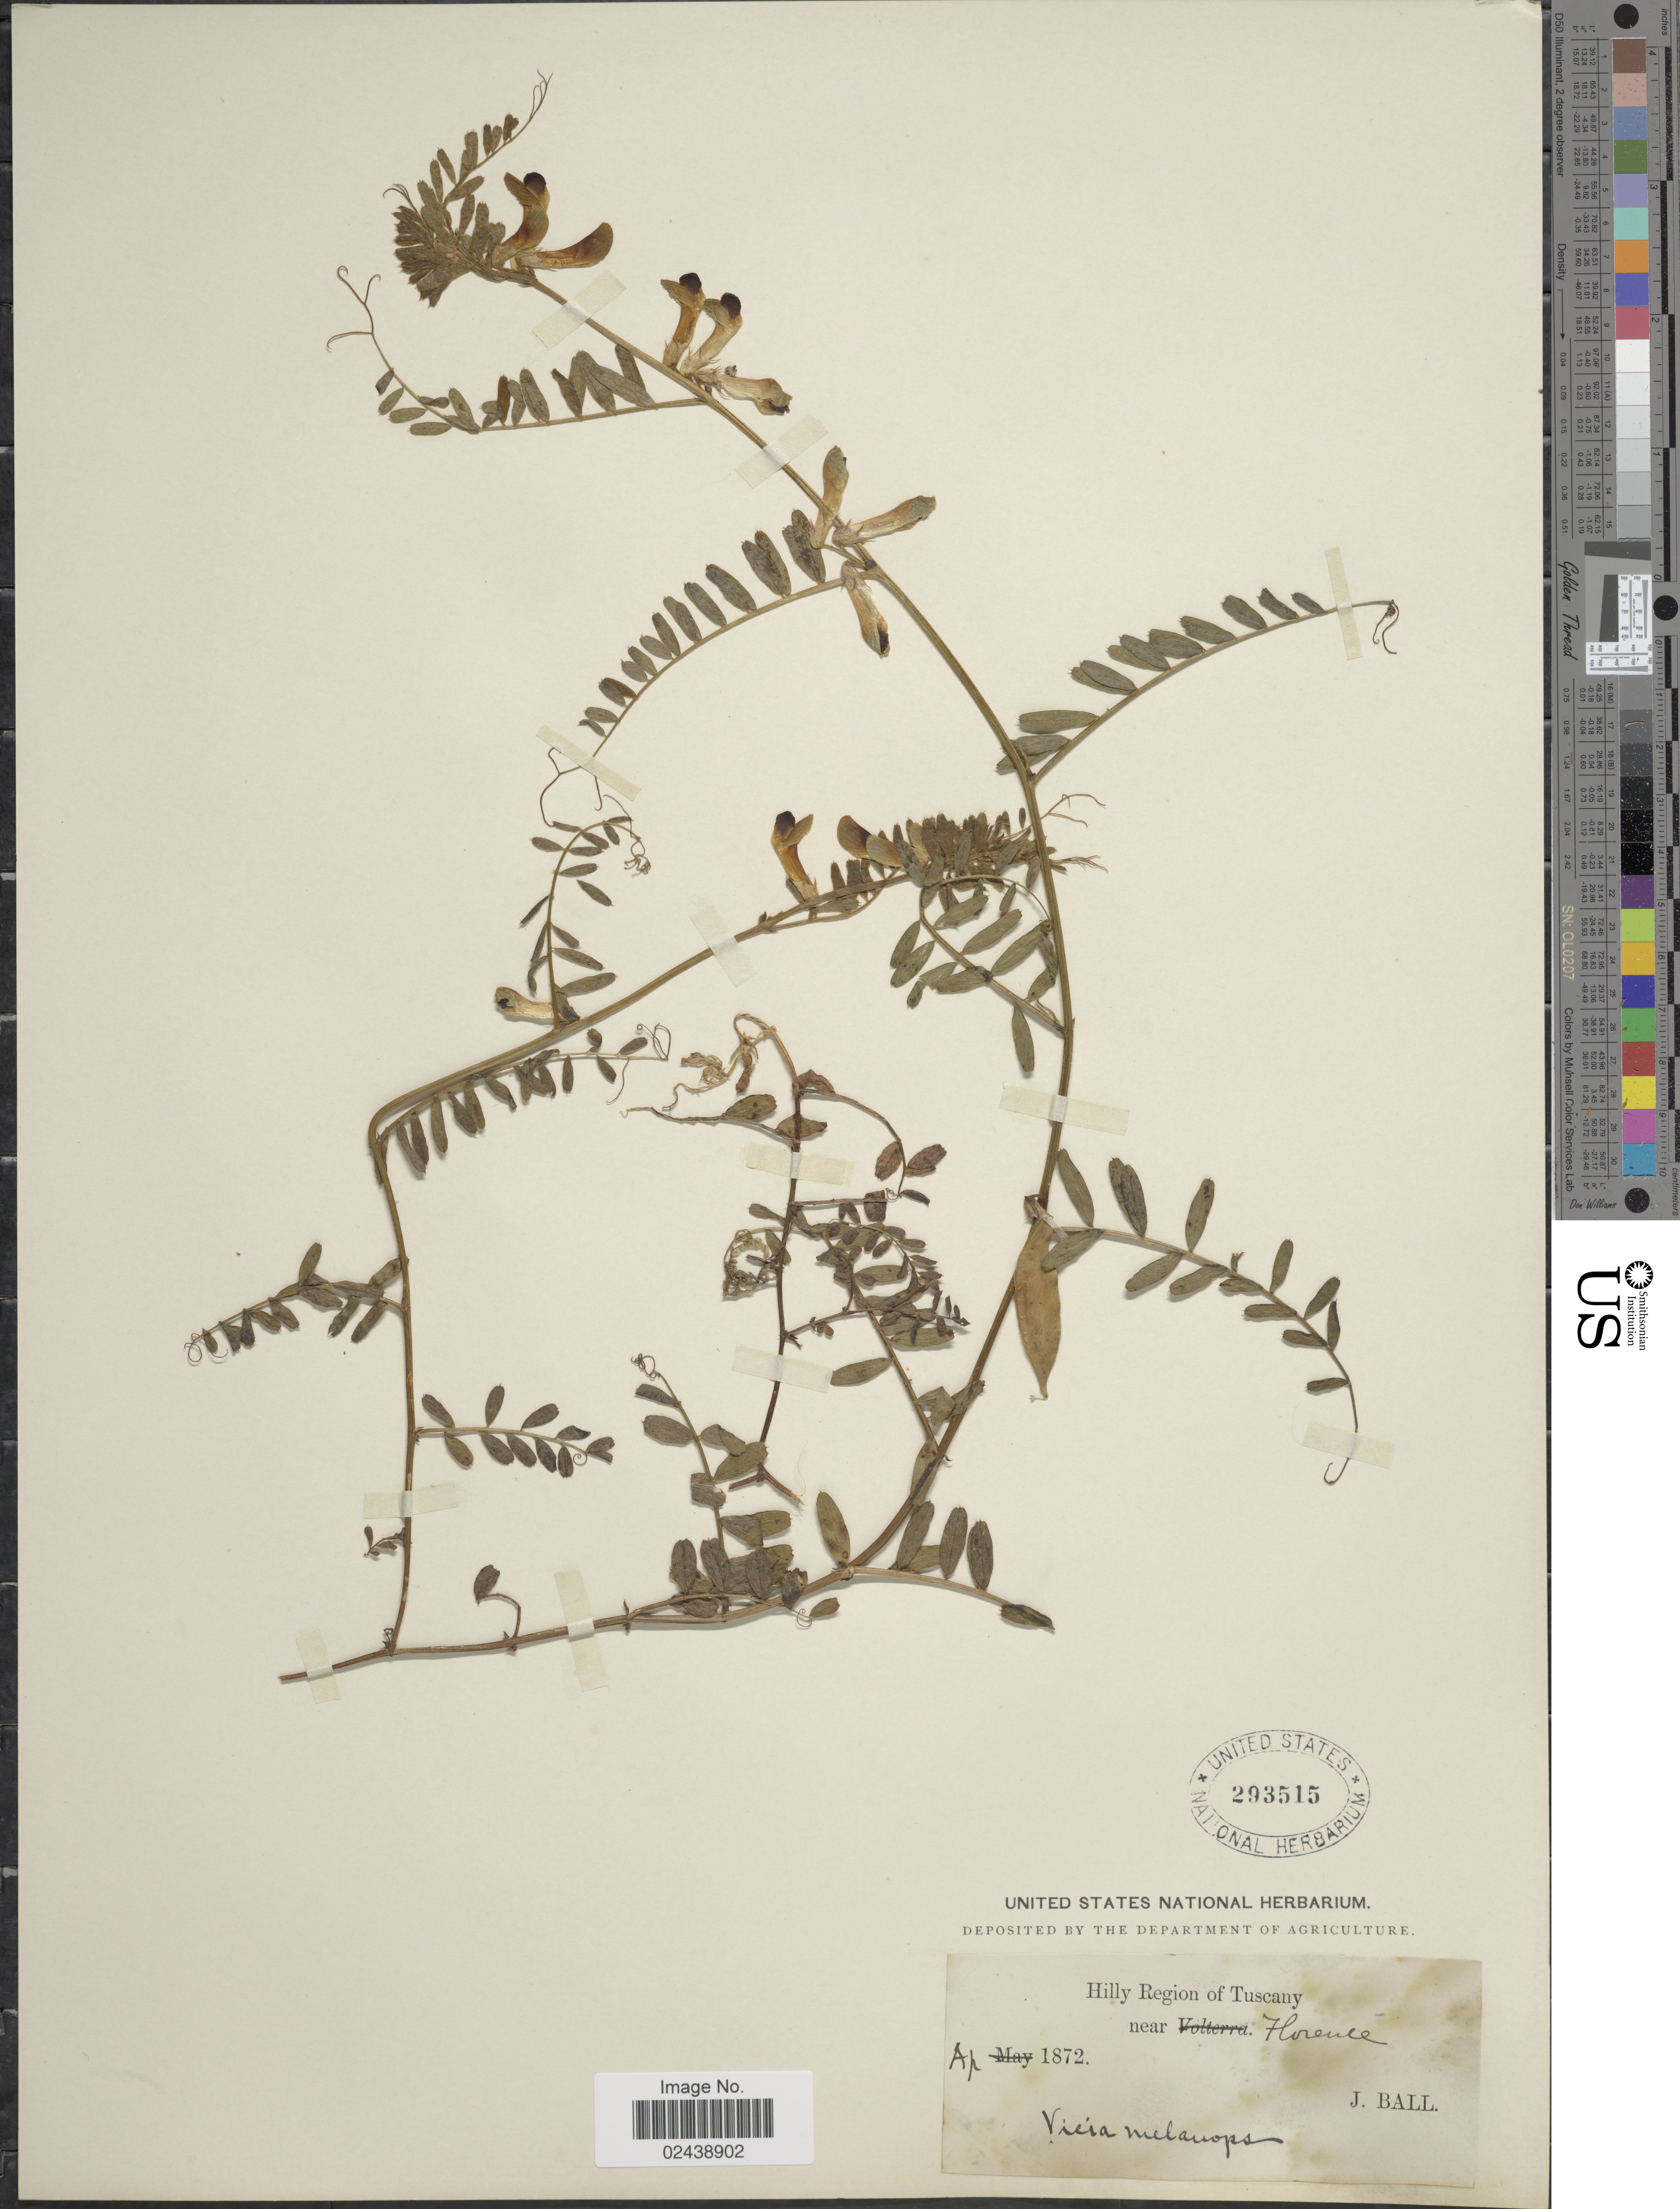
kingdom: Plantae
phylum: Tracheophyta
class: Magnoliopsida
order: Fabales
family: Fabaceae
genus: Vicia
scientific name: Vicia melanops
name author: Sibth. & Sm.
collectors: J. Ball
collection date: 1872-04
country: Italy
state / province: Tuscany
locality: Hilly region of Tuscany, near Florence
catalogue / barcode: US 293515